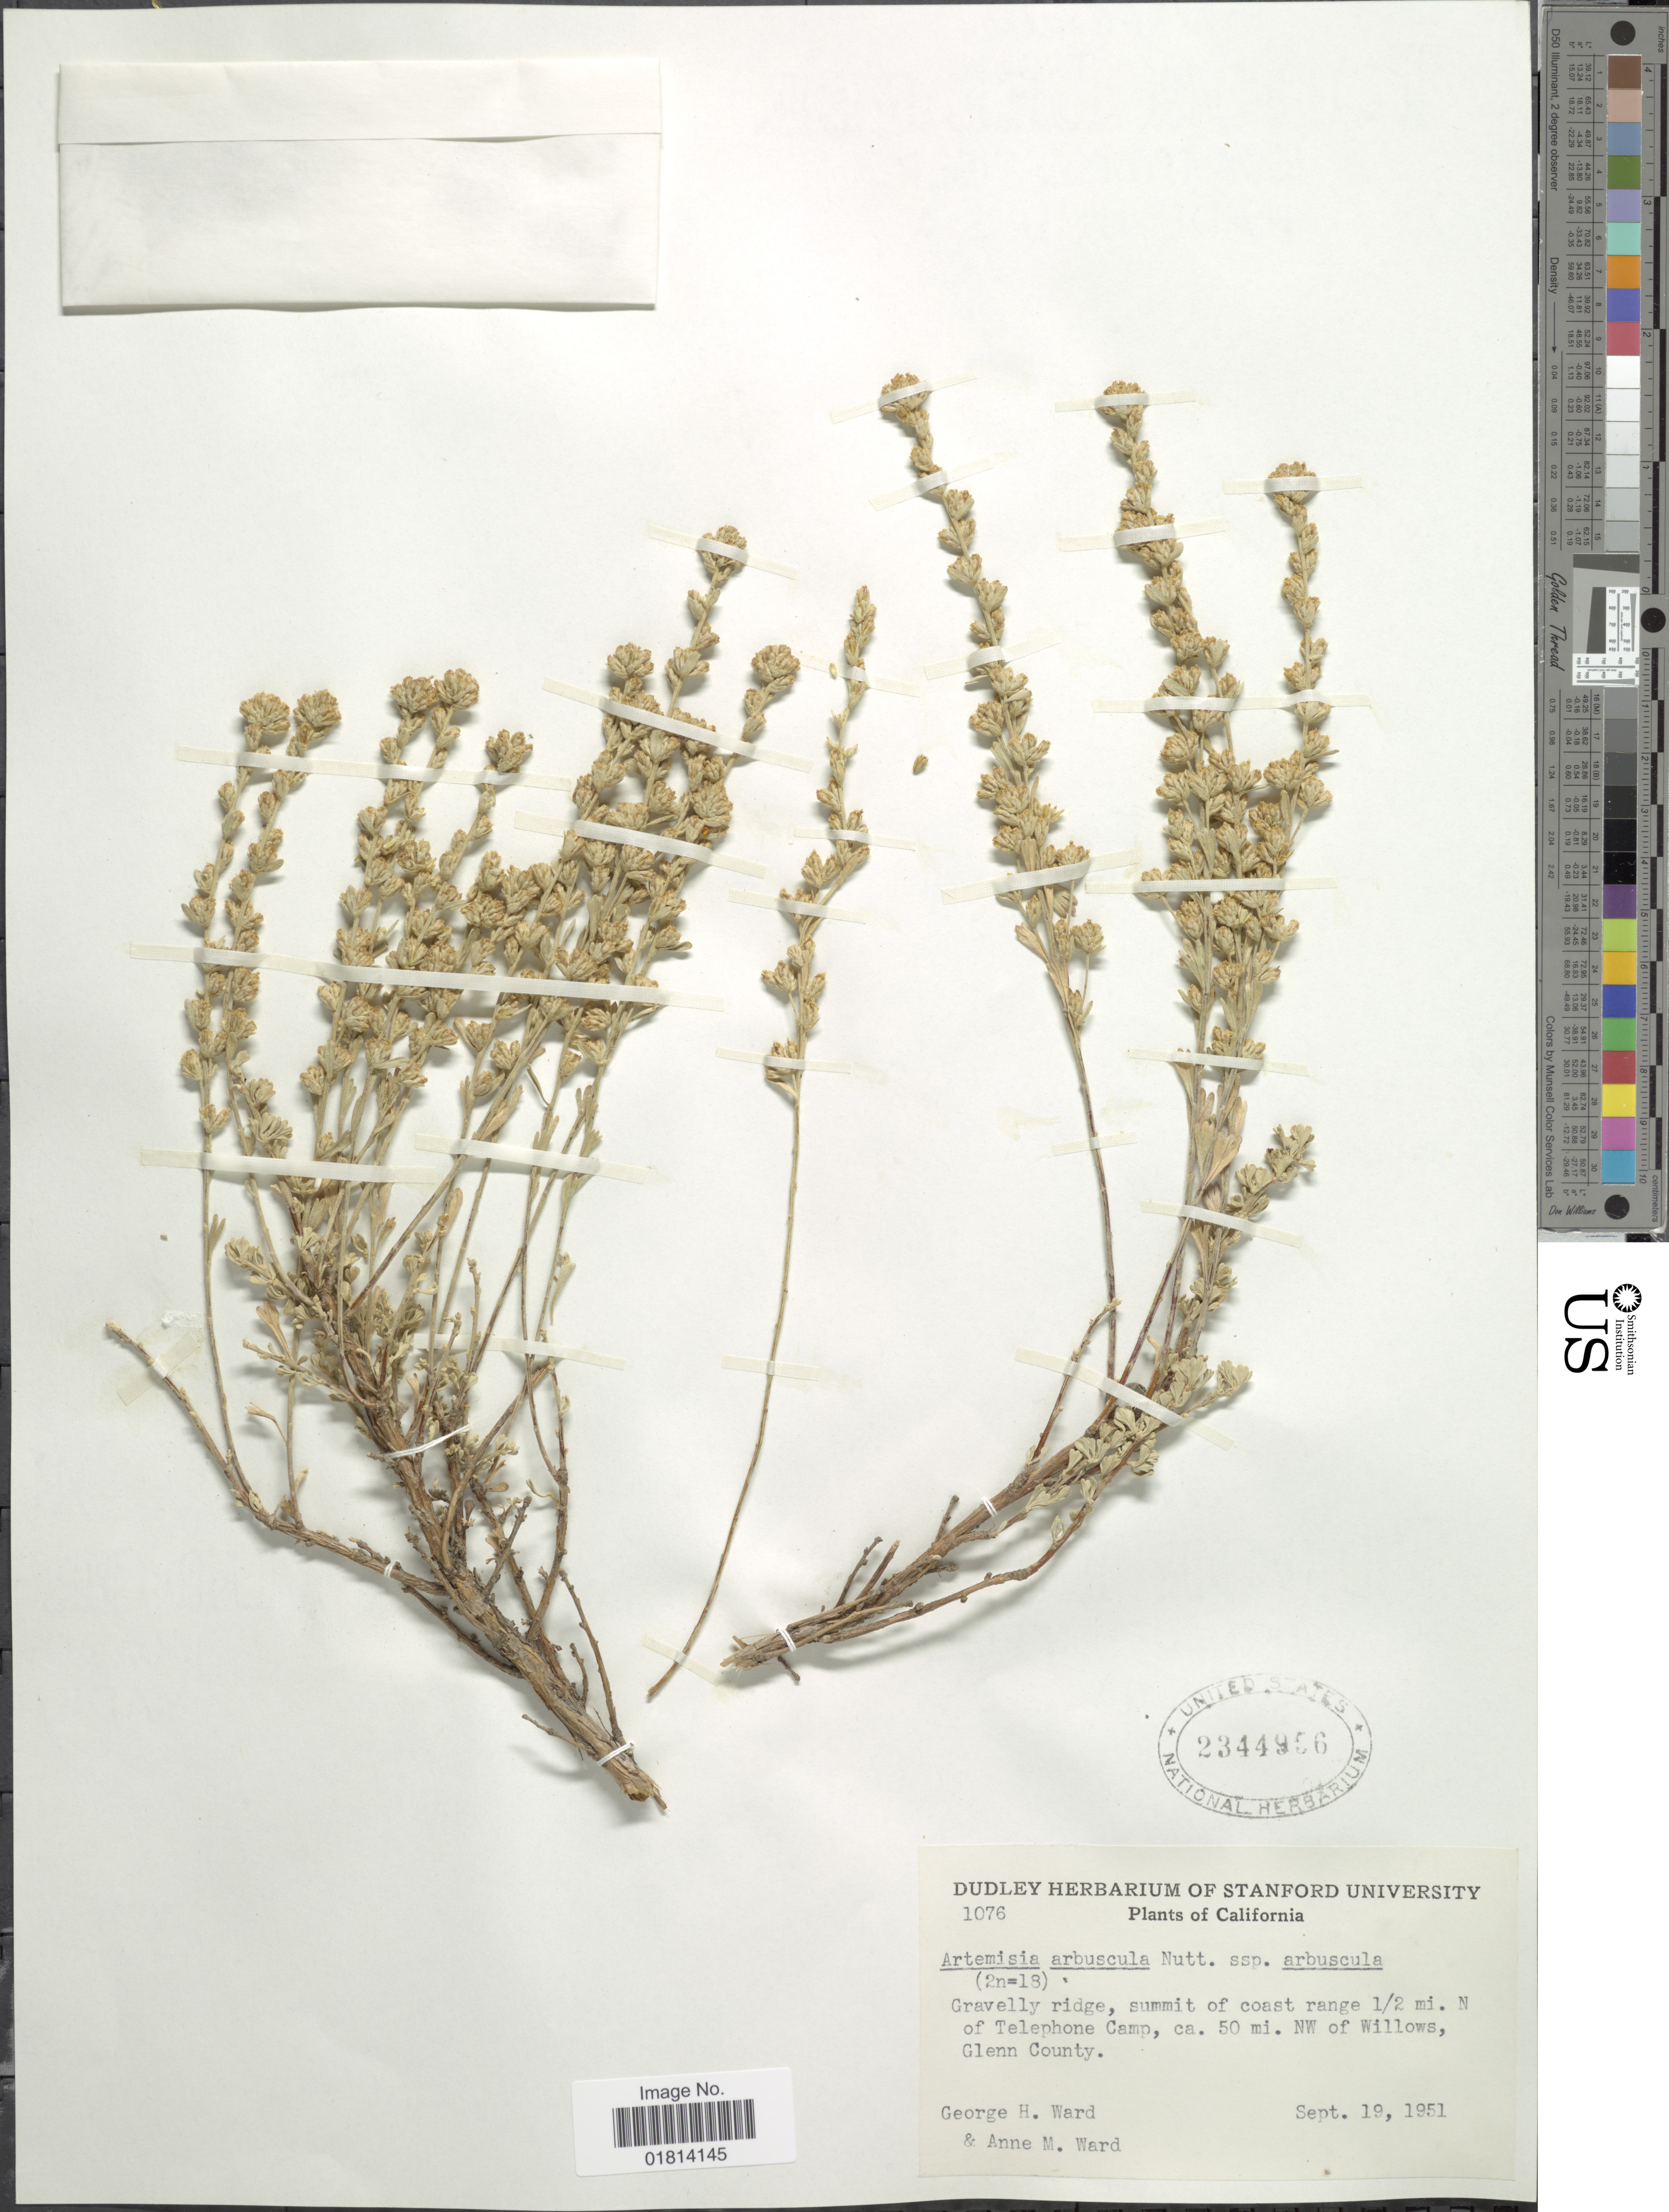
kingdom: Plantae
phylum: Tracheophyta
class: Magnoliopsida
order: Asterales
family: Asteraceae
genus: Artemisia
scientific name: Artemisia arbuscula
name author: Nutt.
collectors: G. H. Ward & A. Ward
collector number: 1076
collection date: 1951-09-19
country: United States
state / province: California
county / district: Glenn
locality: Gravelly ridge, summit of coast range 1/2 mi. N of Telephone Camp, ca. 50 mi. NW of Willows, Glenn County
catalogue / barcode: US 2344956